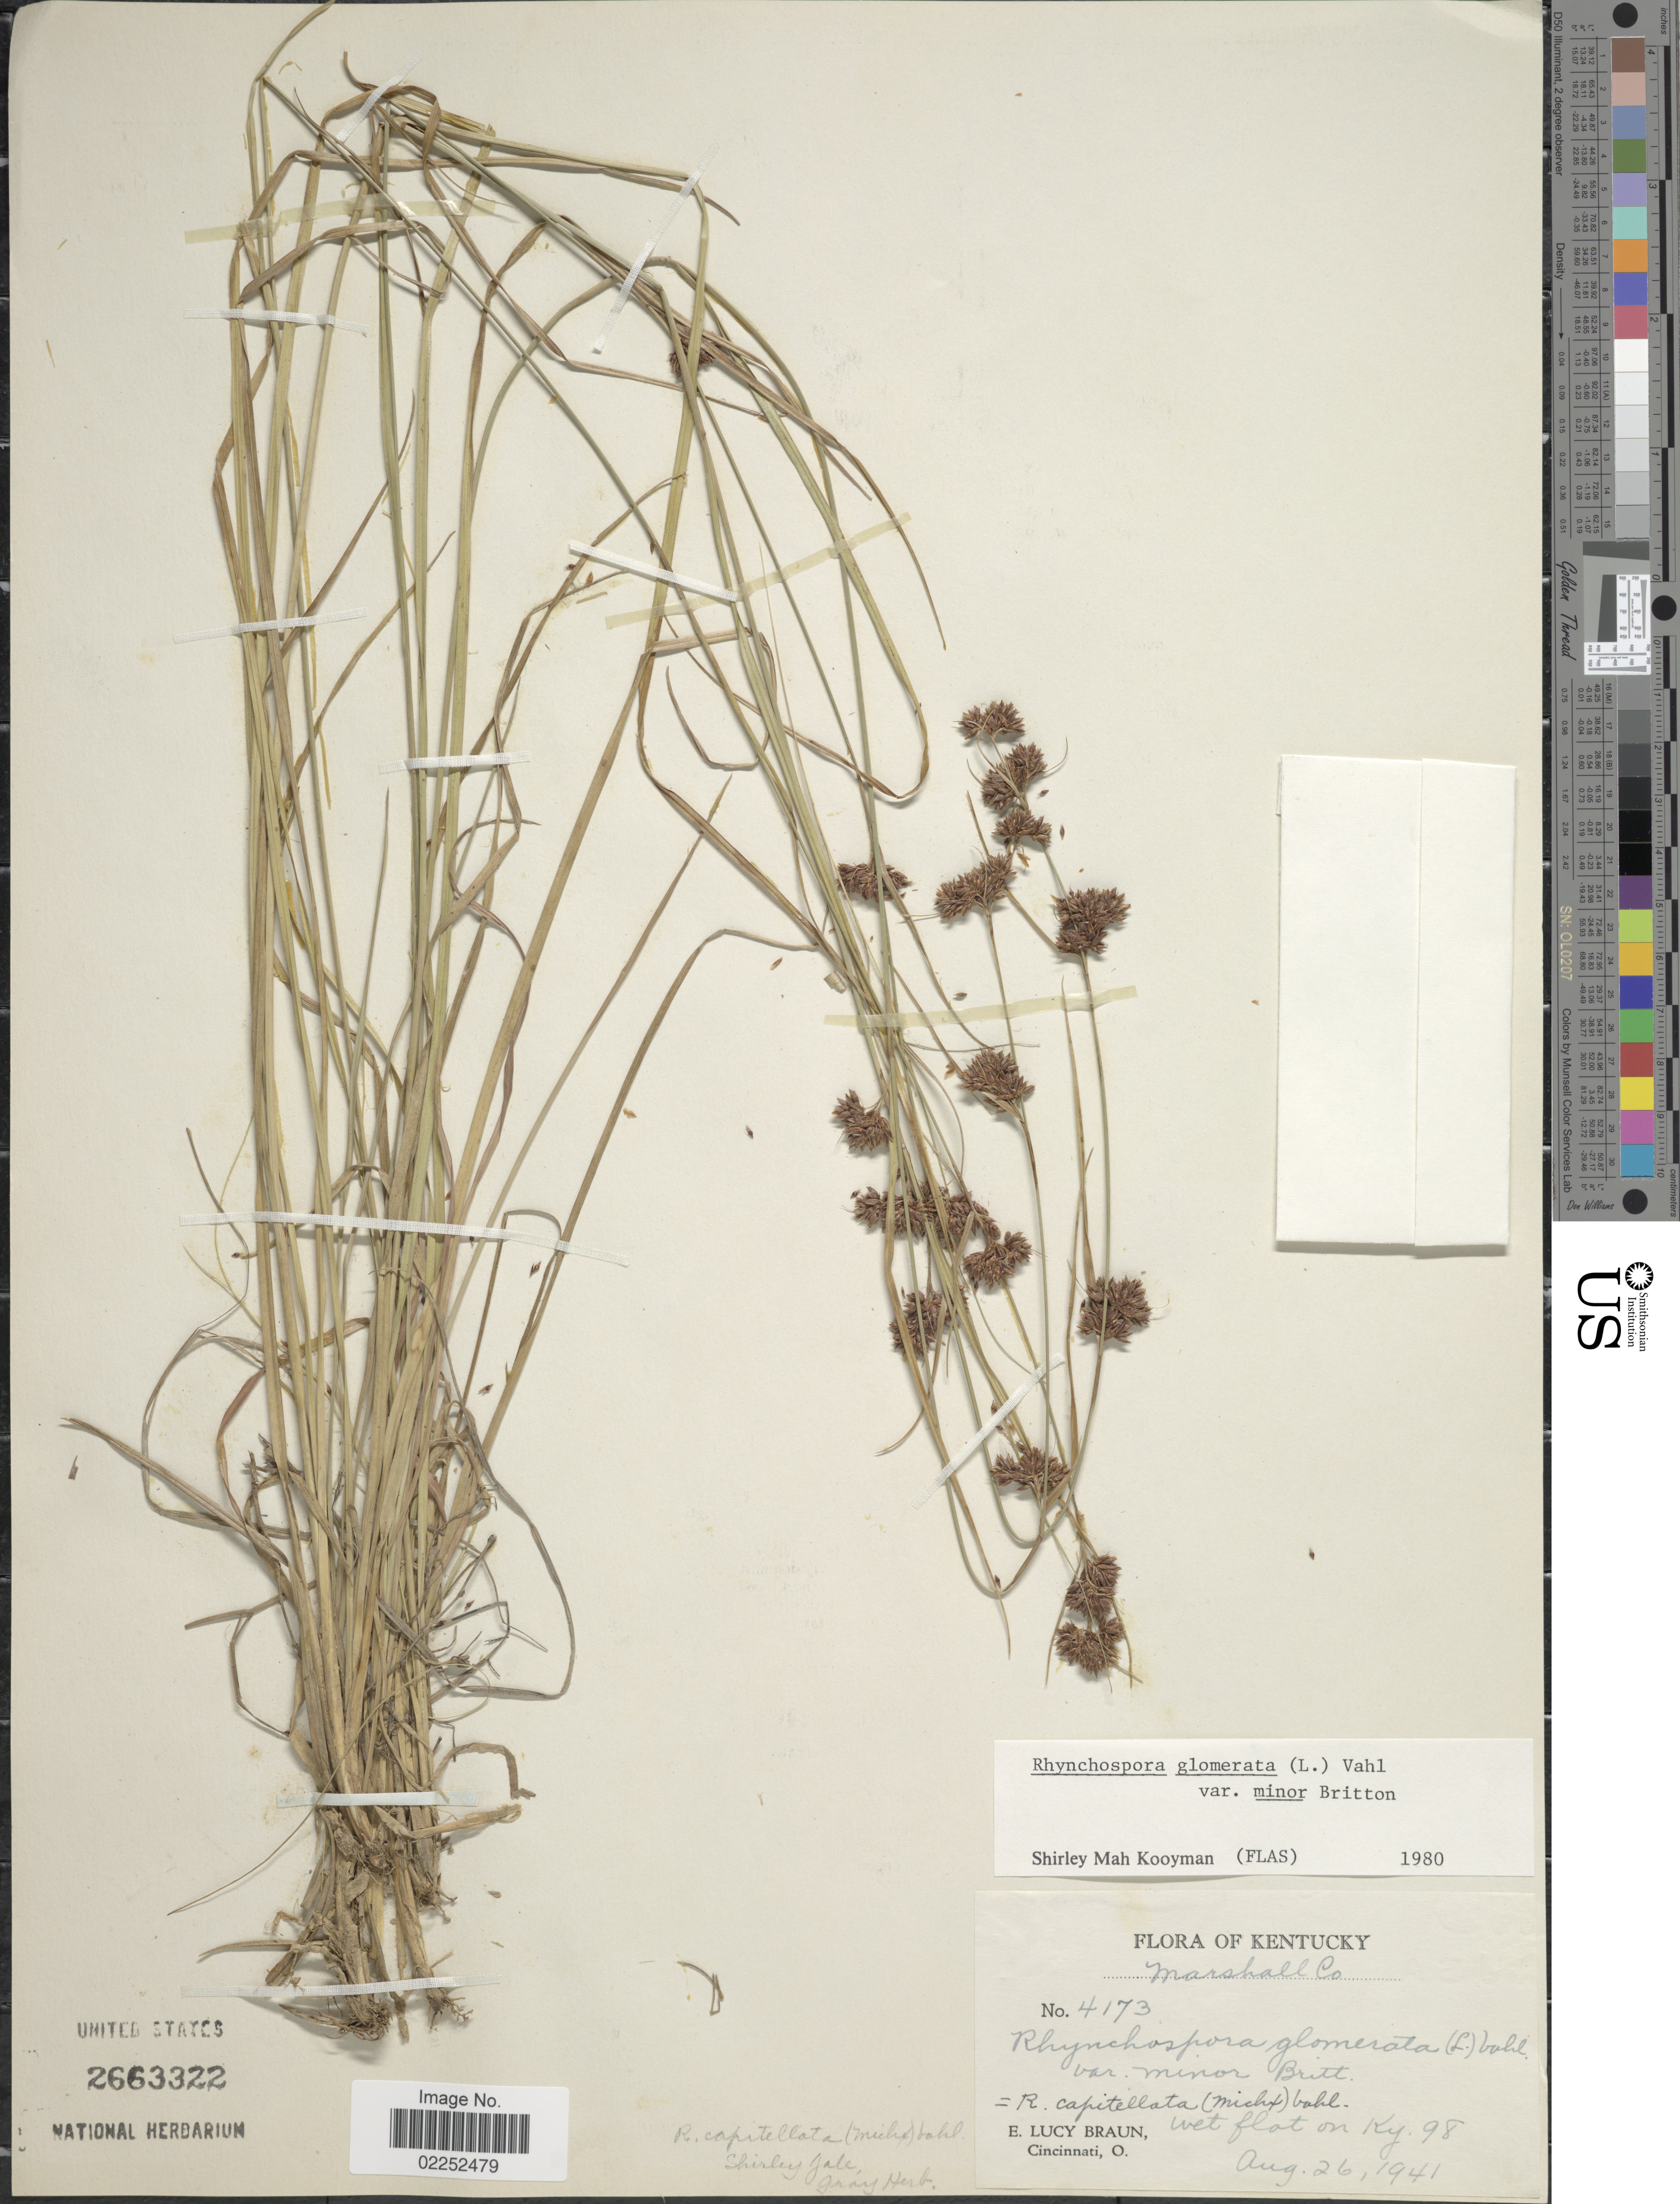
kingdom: Plantae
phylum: Tracheophyta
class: Liliopsida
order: Poales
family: Cyperaceae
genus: Rhynchospora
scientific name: Rhynchospora capitellata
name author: (Michx.) Vahl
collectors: E. L. Braun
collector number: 4173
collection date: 1941-08-26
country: United States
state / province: Kentucky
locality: Marshall Co, Wet flat on Ky 98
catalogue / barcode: US 2663322